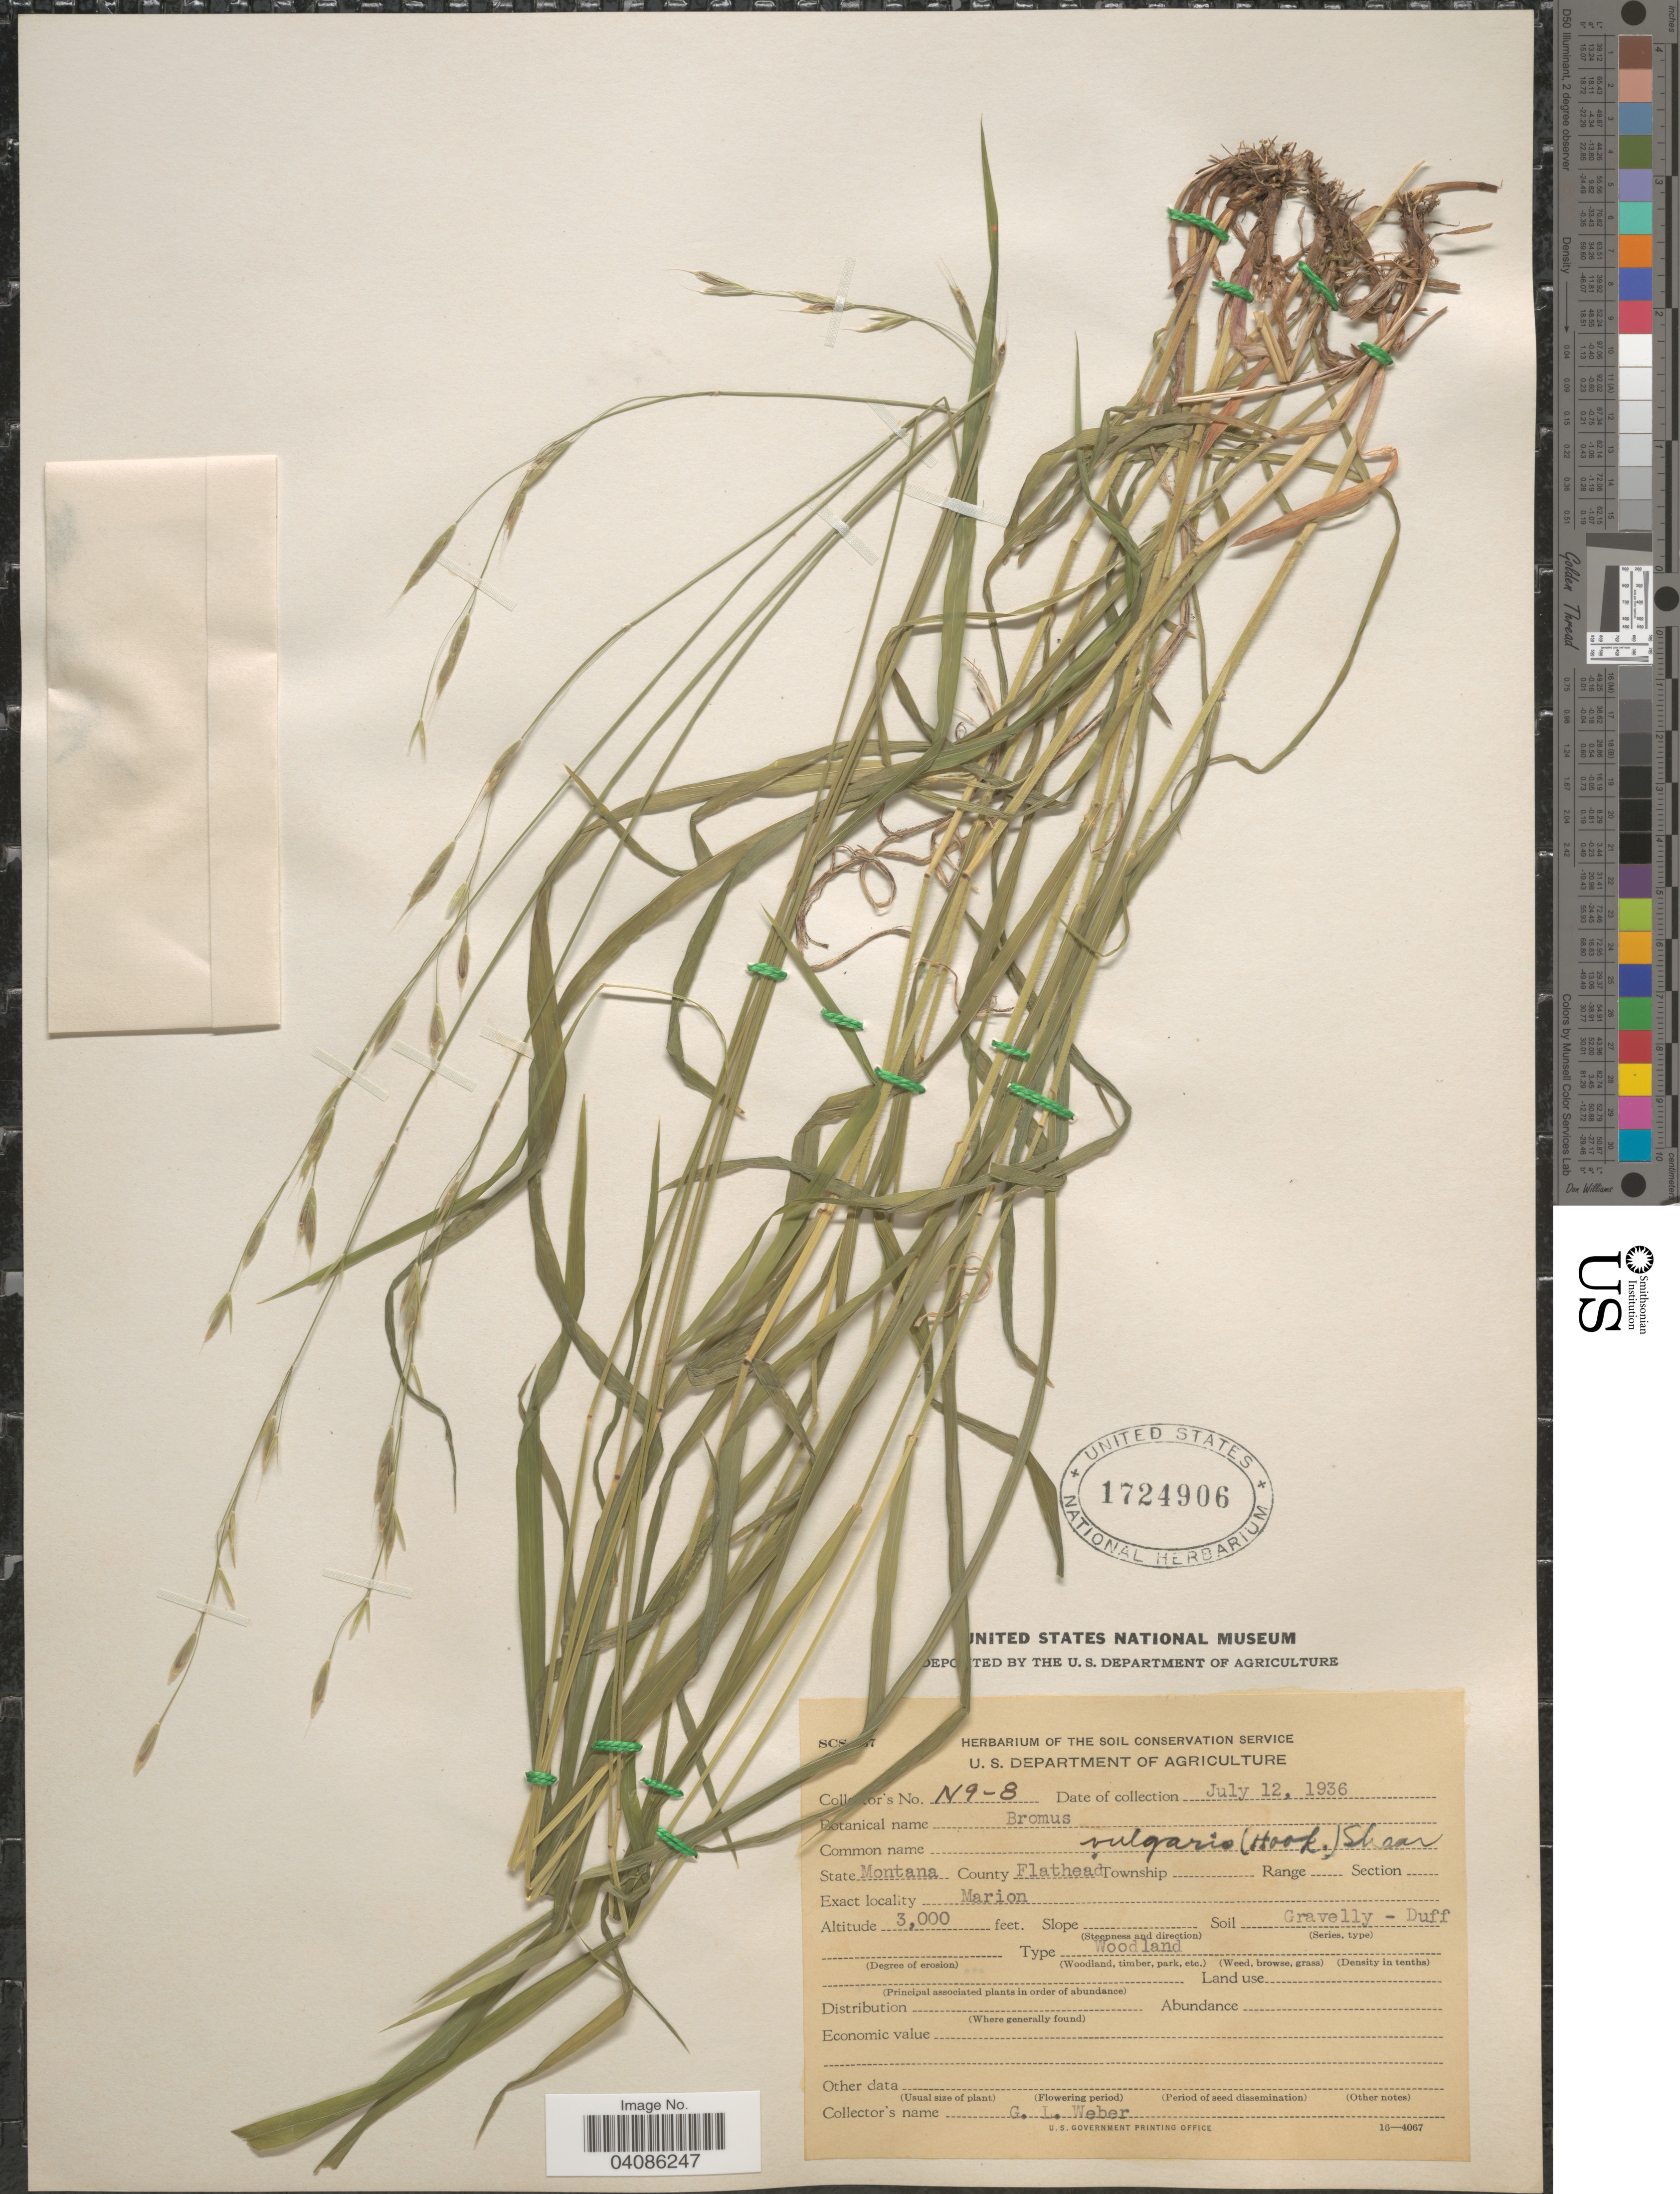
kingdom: Plantae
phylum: Tracheophyta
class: Liliopsida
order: Poales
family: Poaceae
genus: Bromus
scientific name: Bromus texensis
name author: (Shear) Hitchc.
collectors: G. Weber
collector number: N9-8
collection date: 1936-07-12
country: United States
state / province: Montana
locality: County Flathead. Marion.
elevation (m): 914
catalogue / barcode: US 1724906